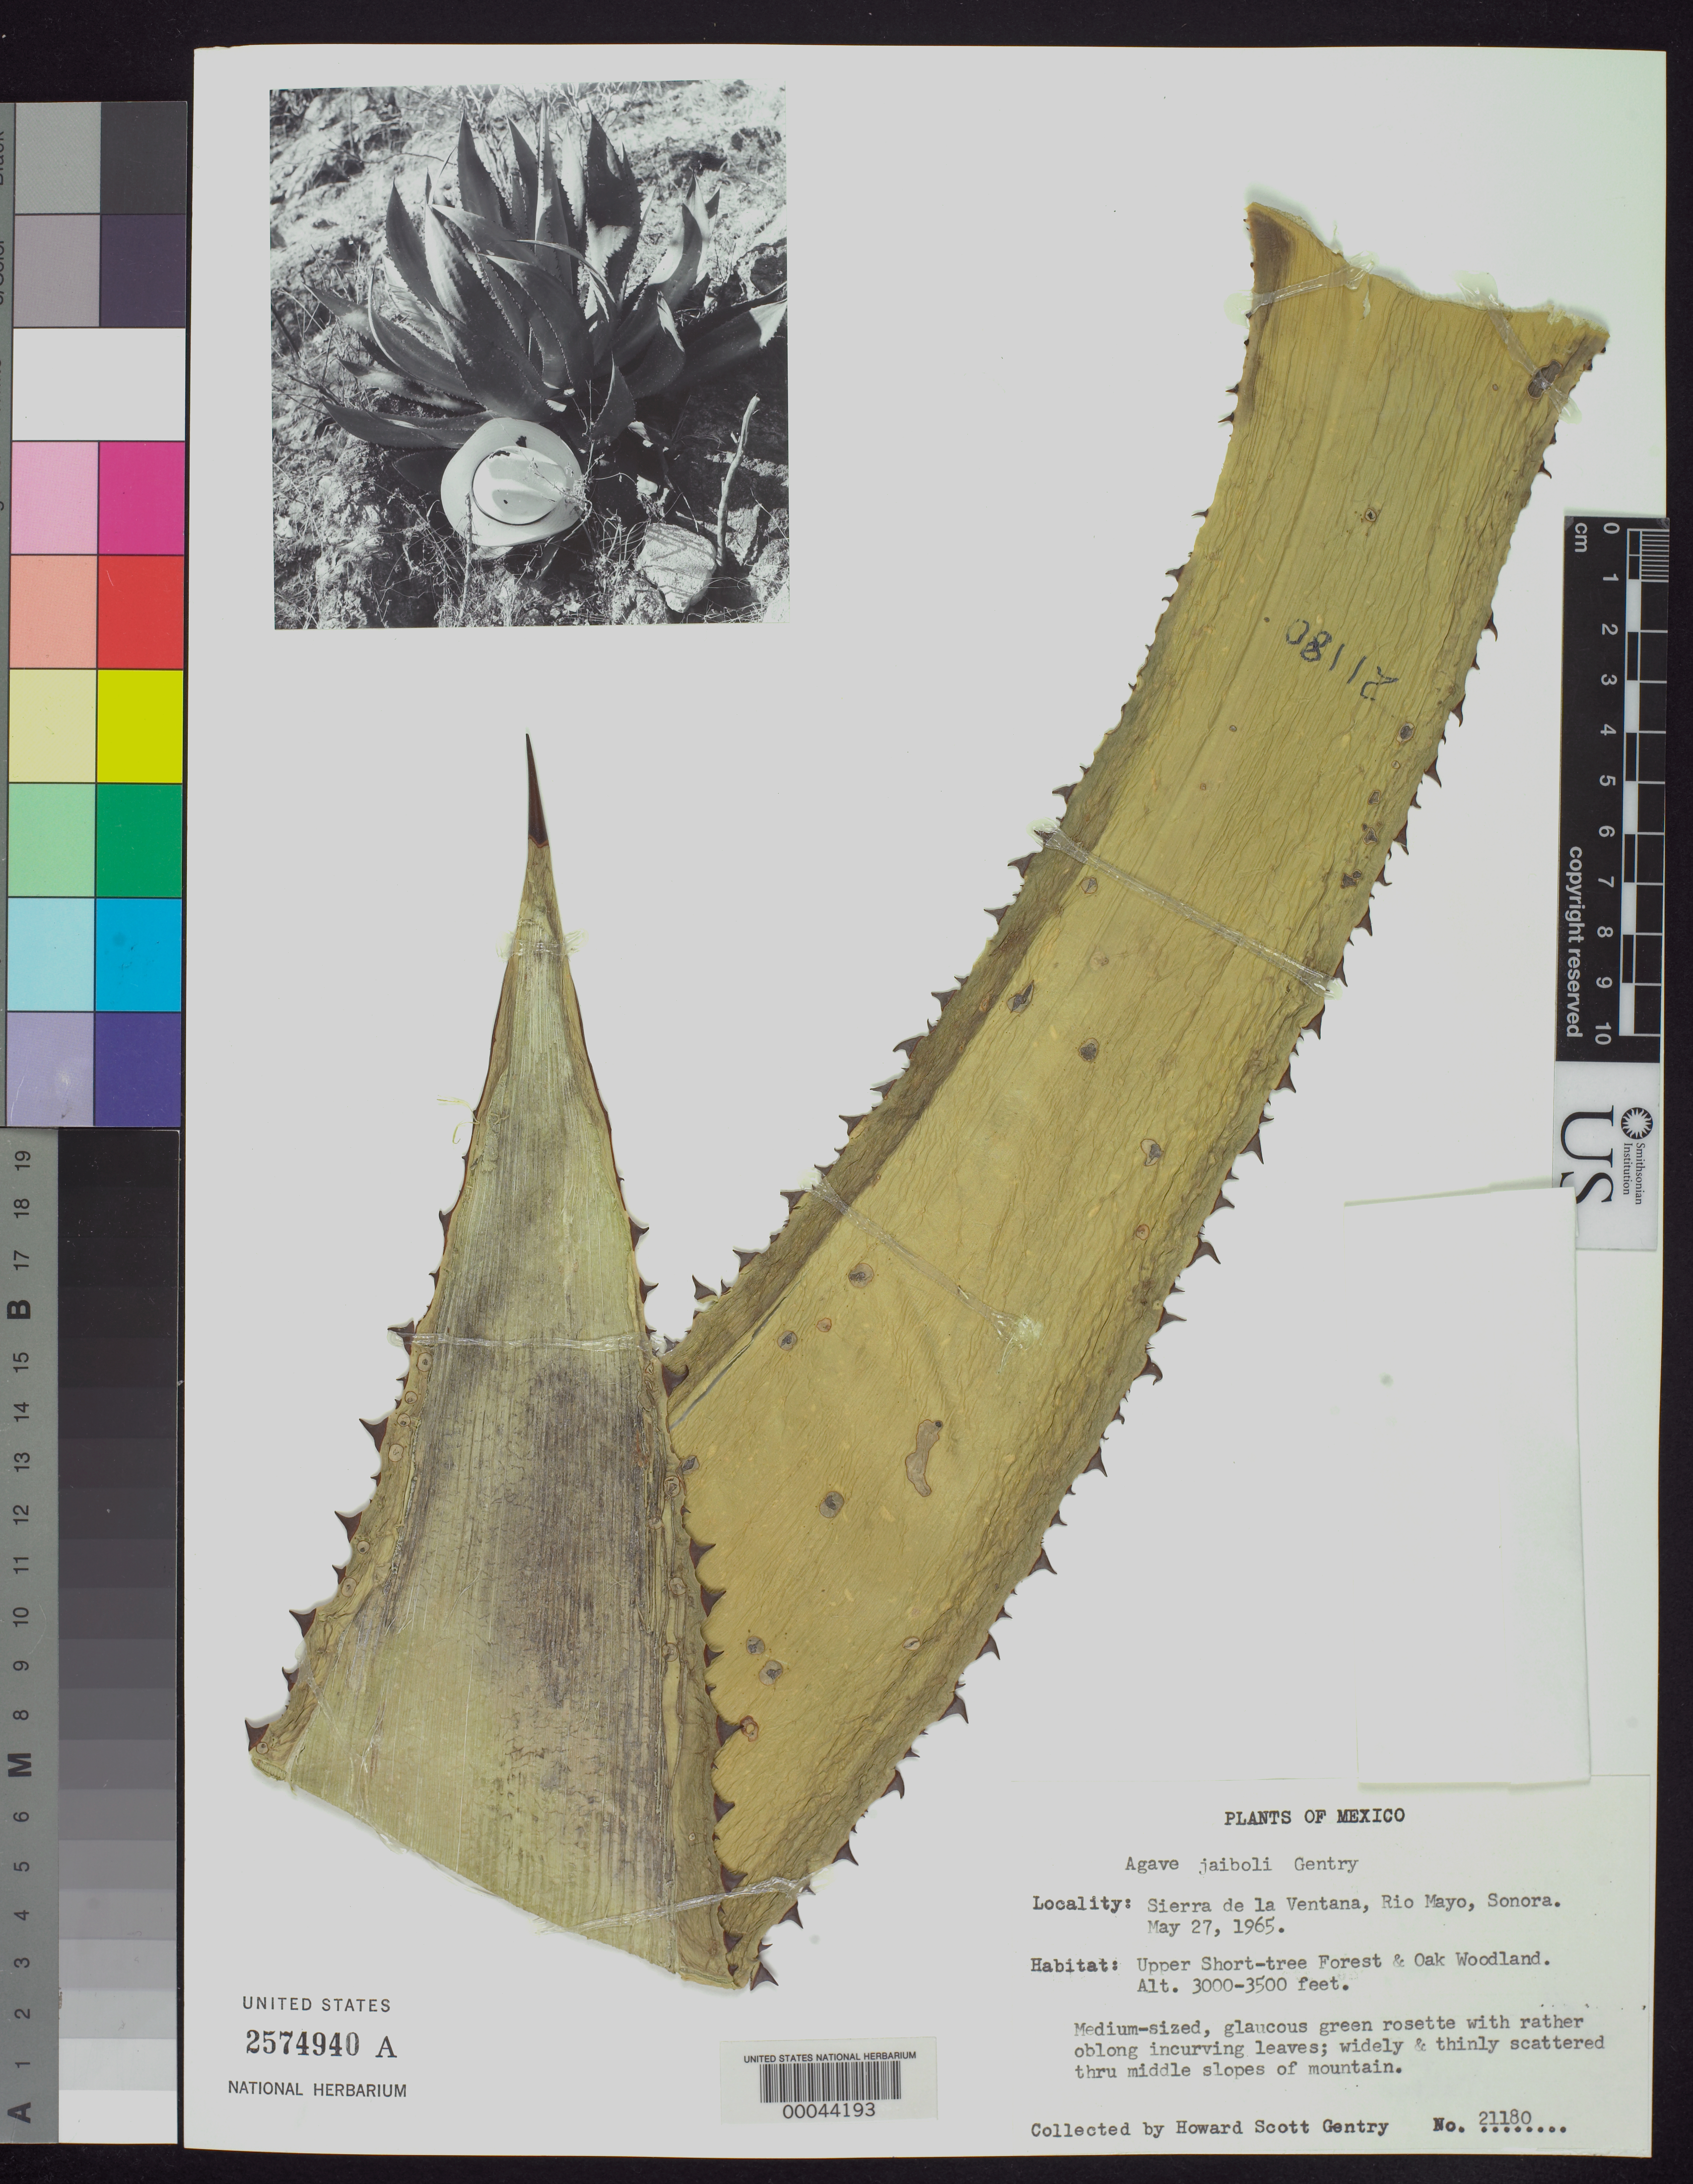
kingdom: Plantae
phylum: Tracheophyta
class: Liliopsida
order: Asparagales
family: Asparagaceae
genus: Agave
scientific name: Agave jaiboli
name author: Gentry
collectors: H. S. Gentry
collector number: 21180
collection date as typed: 27 May 1965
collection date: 1965-05-27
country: Mexico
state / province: Sonora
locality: Sierra de la ventana, Rio Mayo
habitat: Upper short-tree forest & oak woodland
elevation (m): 914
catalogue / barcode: US 2574940A